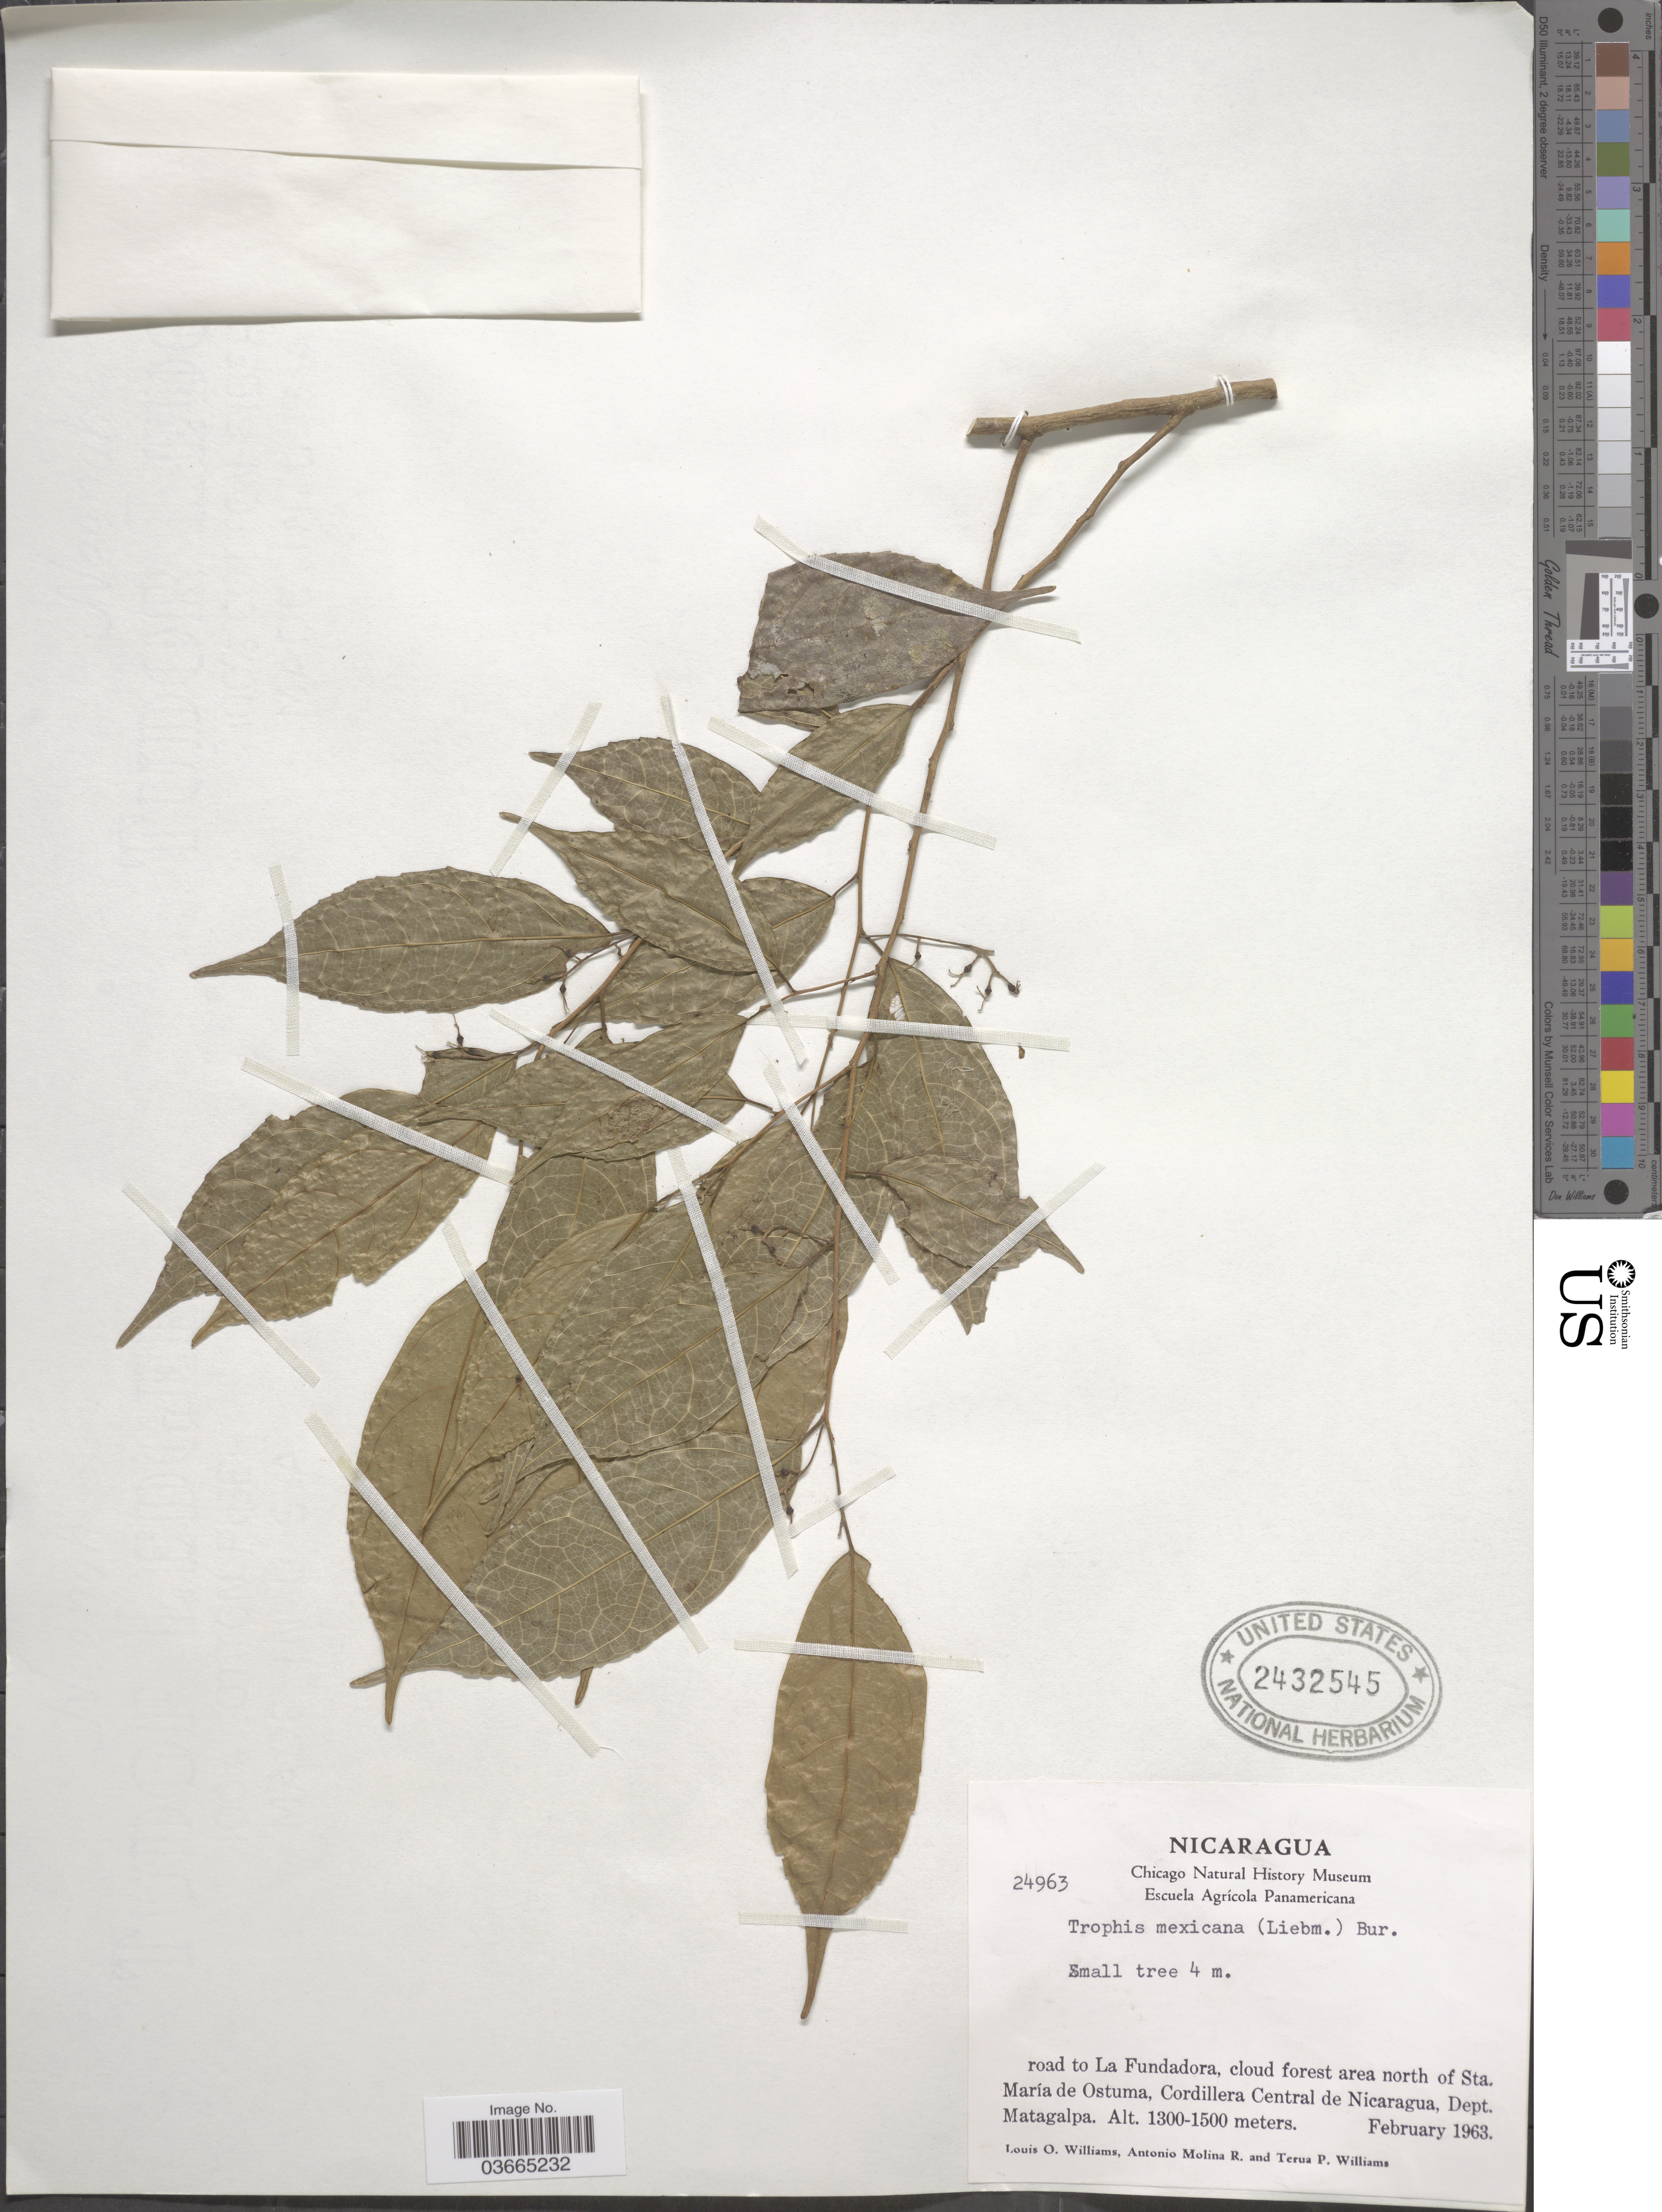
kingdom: Plantae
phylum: Tracheophyta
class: Magnoliopsida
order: Rosales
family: Moraceae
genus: Trophis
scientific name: Trophis mexicana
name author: (Liebm.) Bureau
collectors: L. O. Williams, A. Molina R. & T. Williams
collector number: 24963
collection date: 1963-02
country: Nicaragua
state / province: Matagalpa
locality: Road to La Fundadora, clous forest area north of Sta. María de Ostuma, Cordillera Central de Nicaragua, Dept. Matagalpa.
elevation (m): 1300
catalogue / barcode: US 2432545